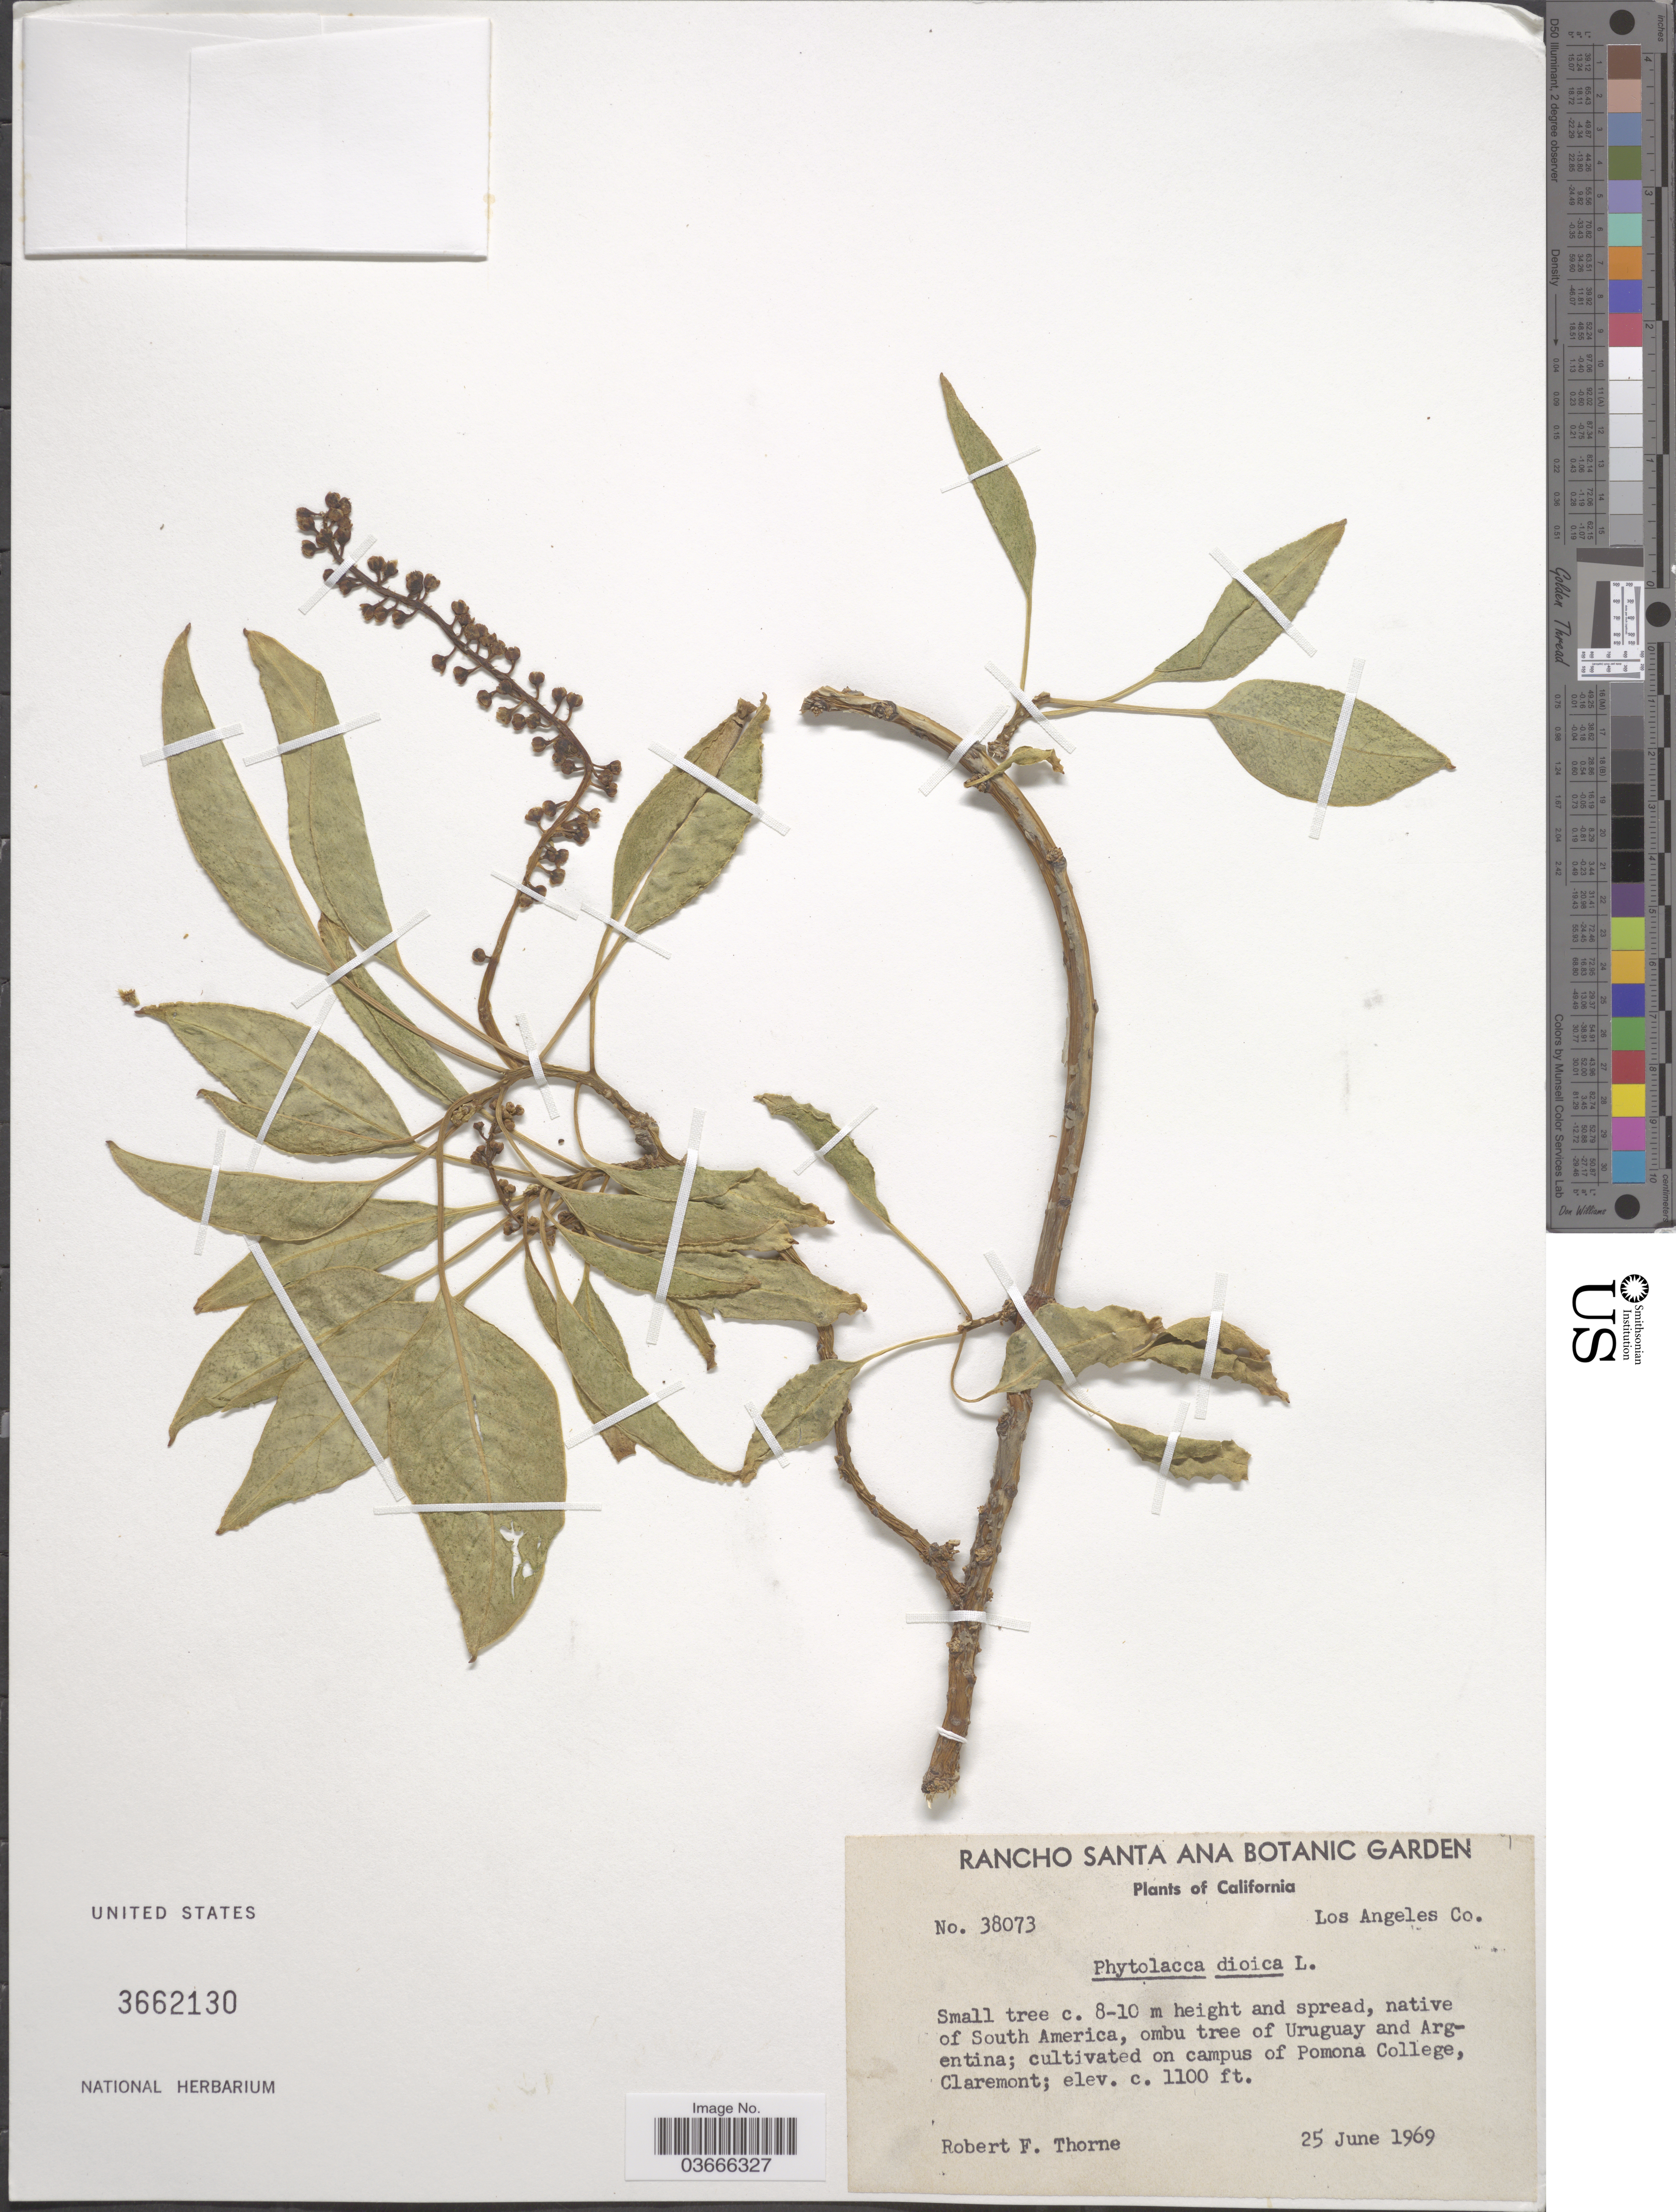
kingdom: Plantae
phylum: Tracheophyta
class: Magnoliopsida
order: Caryophyllales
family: Phytolaccaceae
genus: Phytolacca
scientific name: Phytolacca dioica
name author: L.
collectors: R. F. Thorne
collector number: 38073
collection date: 1969-06-25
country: United States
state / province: California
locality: Cultivated on campus of Pomona College, Claremont.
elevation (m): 335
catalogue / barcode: US 3662130